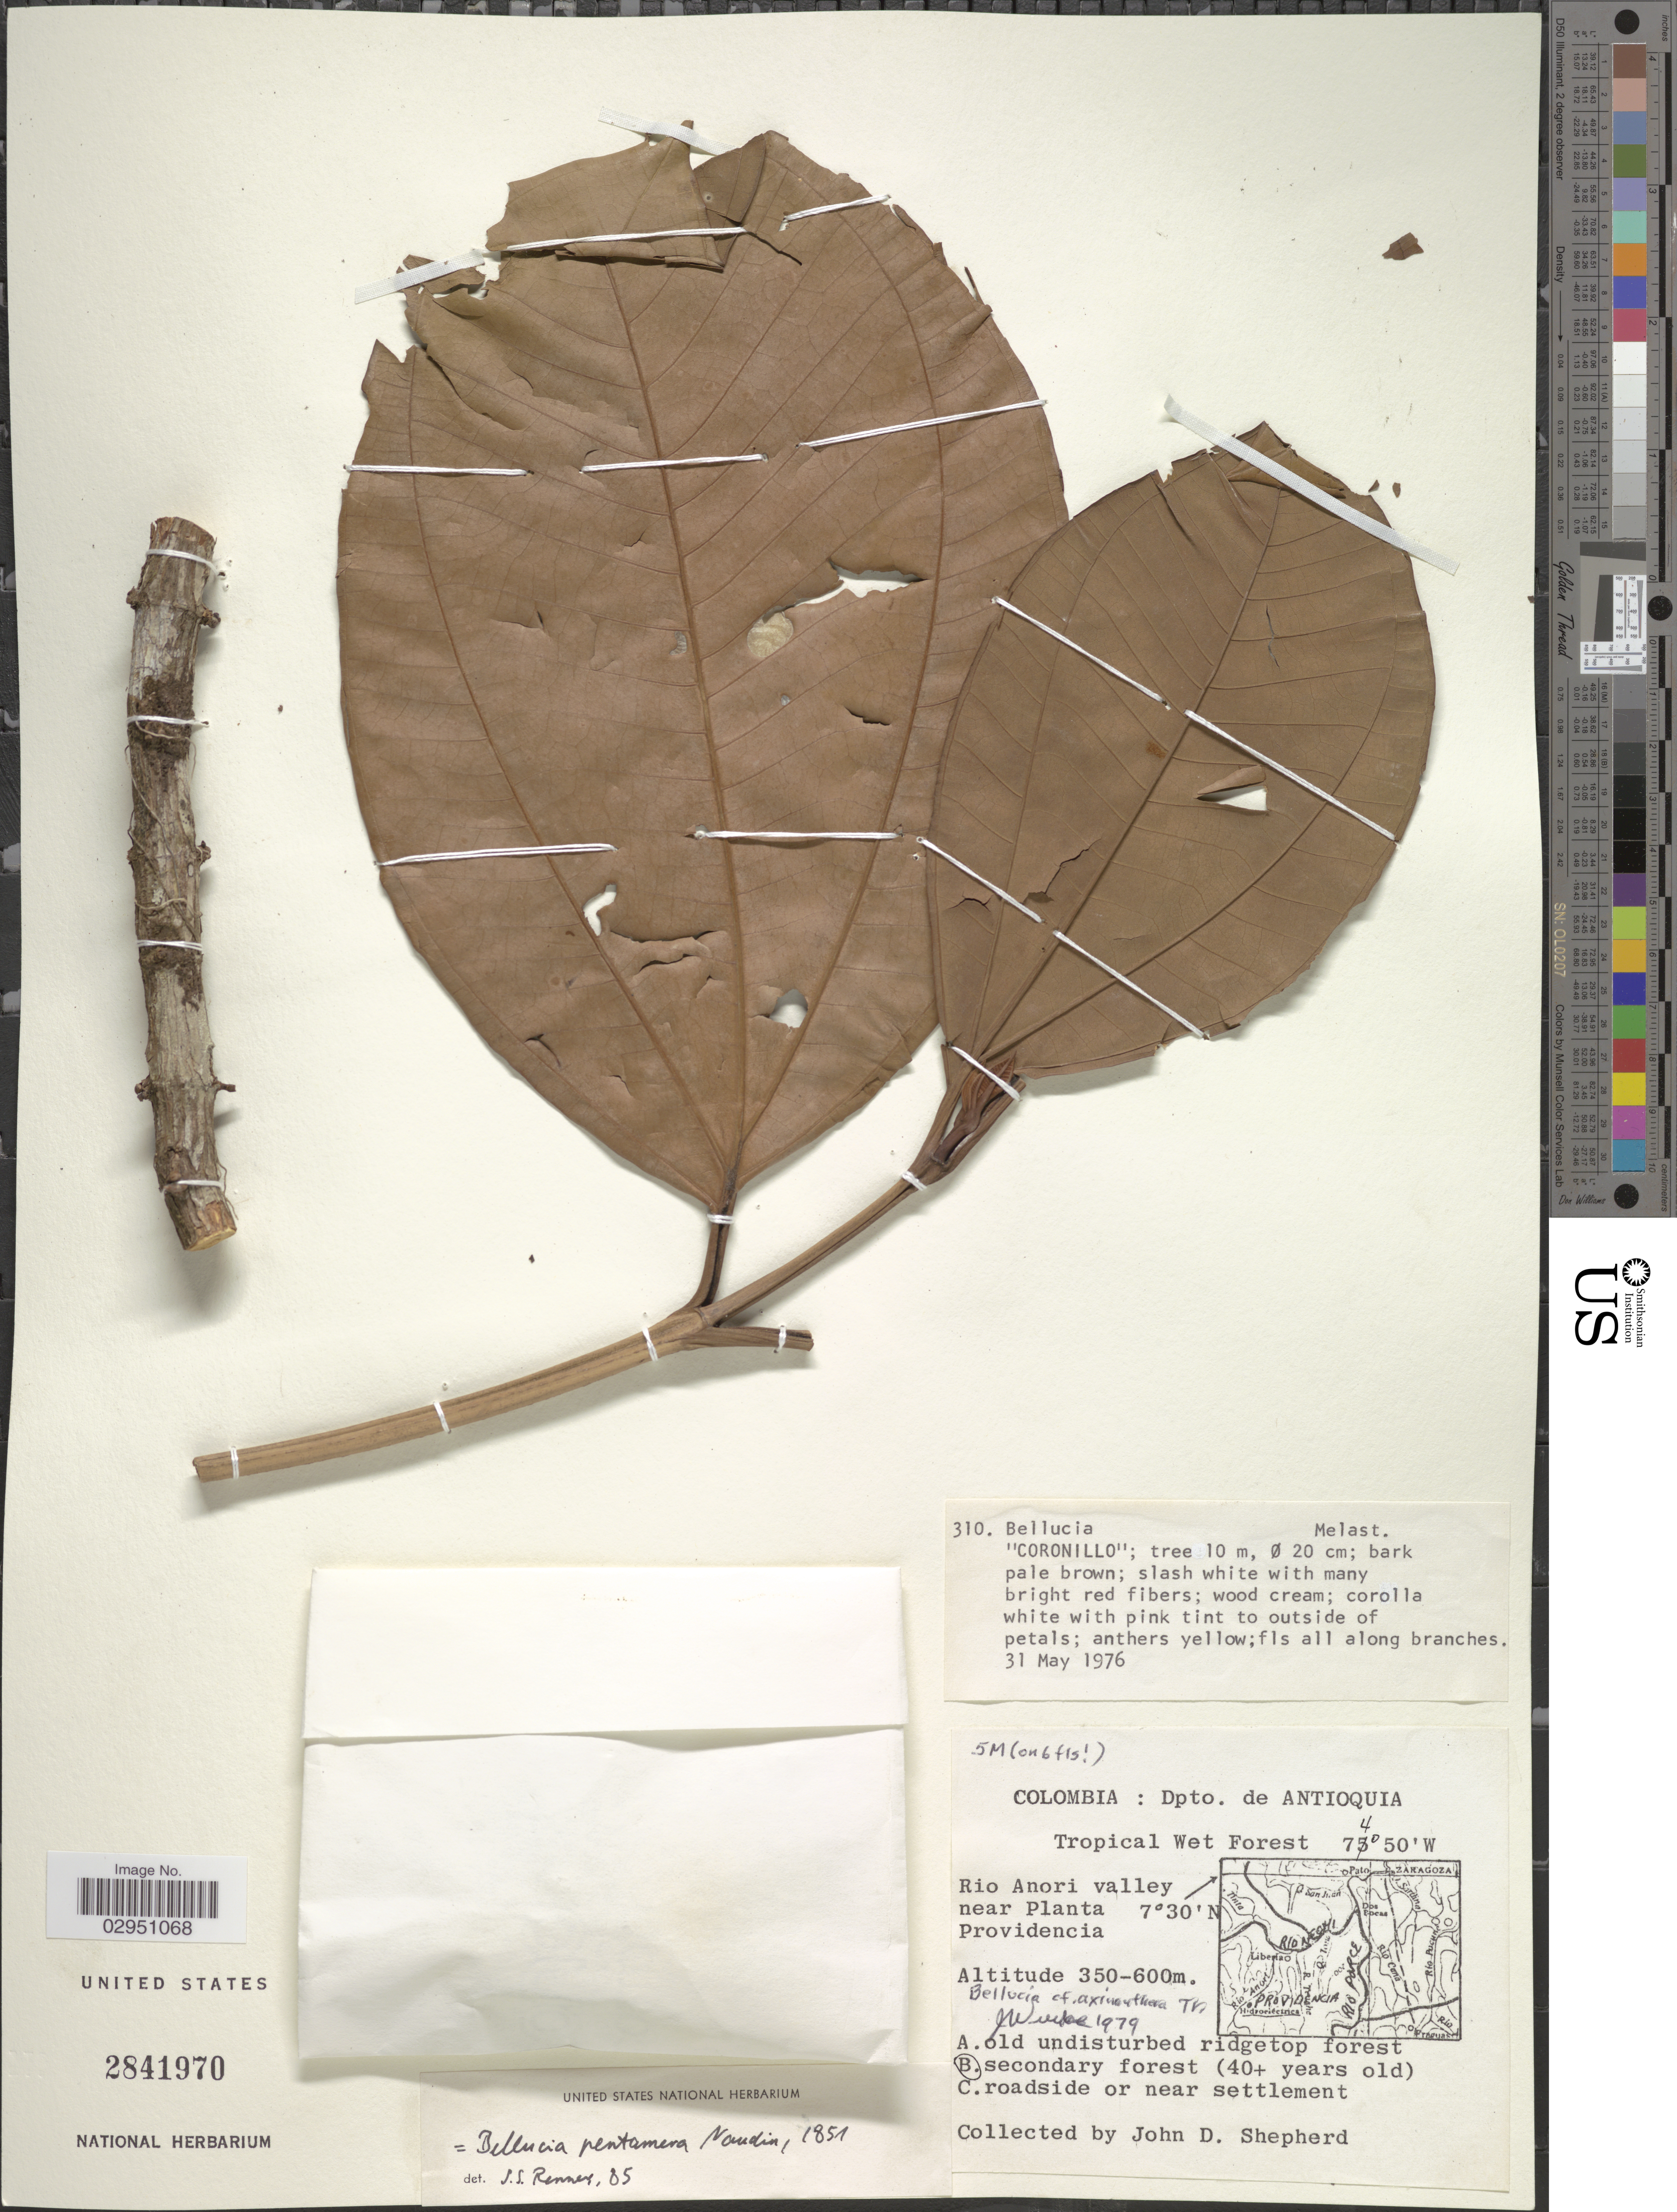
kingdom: Plantae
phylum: Tracheophyta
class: Magnoliopsida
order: Myrtales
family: Melastomataceae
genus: Bellucia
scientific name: Bellucia pentamera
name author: Naudin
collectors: J. D. Shepherd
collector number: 310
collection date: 1976-05-31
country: Colombia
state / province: Antioquia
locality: Dpto. de Antioquia. Rio Anori valley near Planta Providencia.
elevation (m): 350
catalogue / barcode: US 2841970